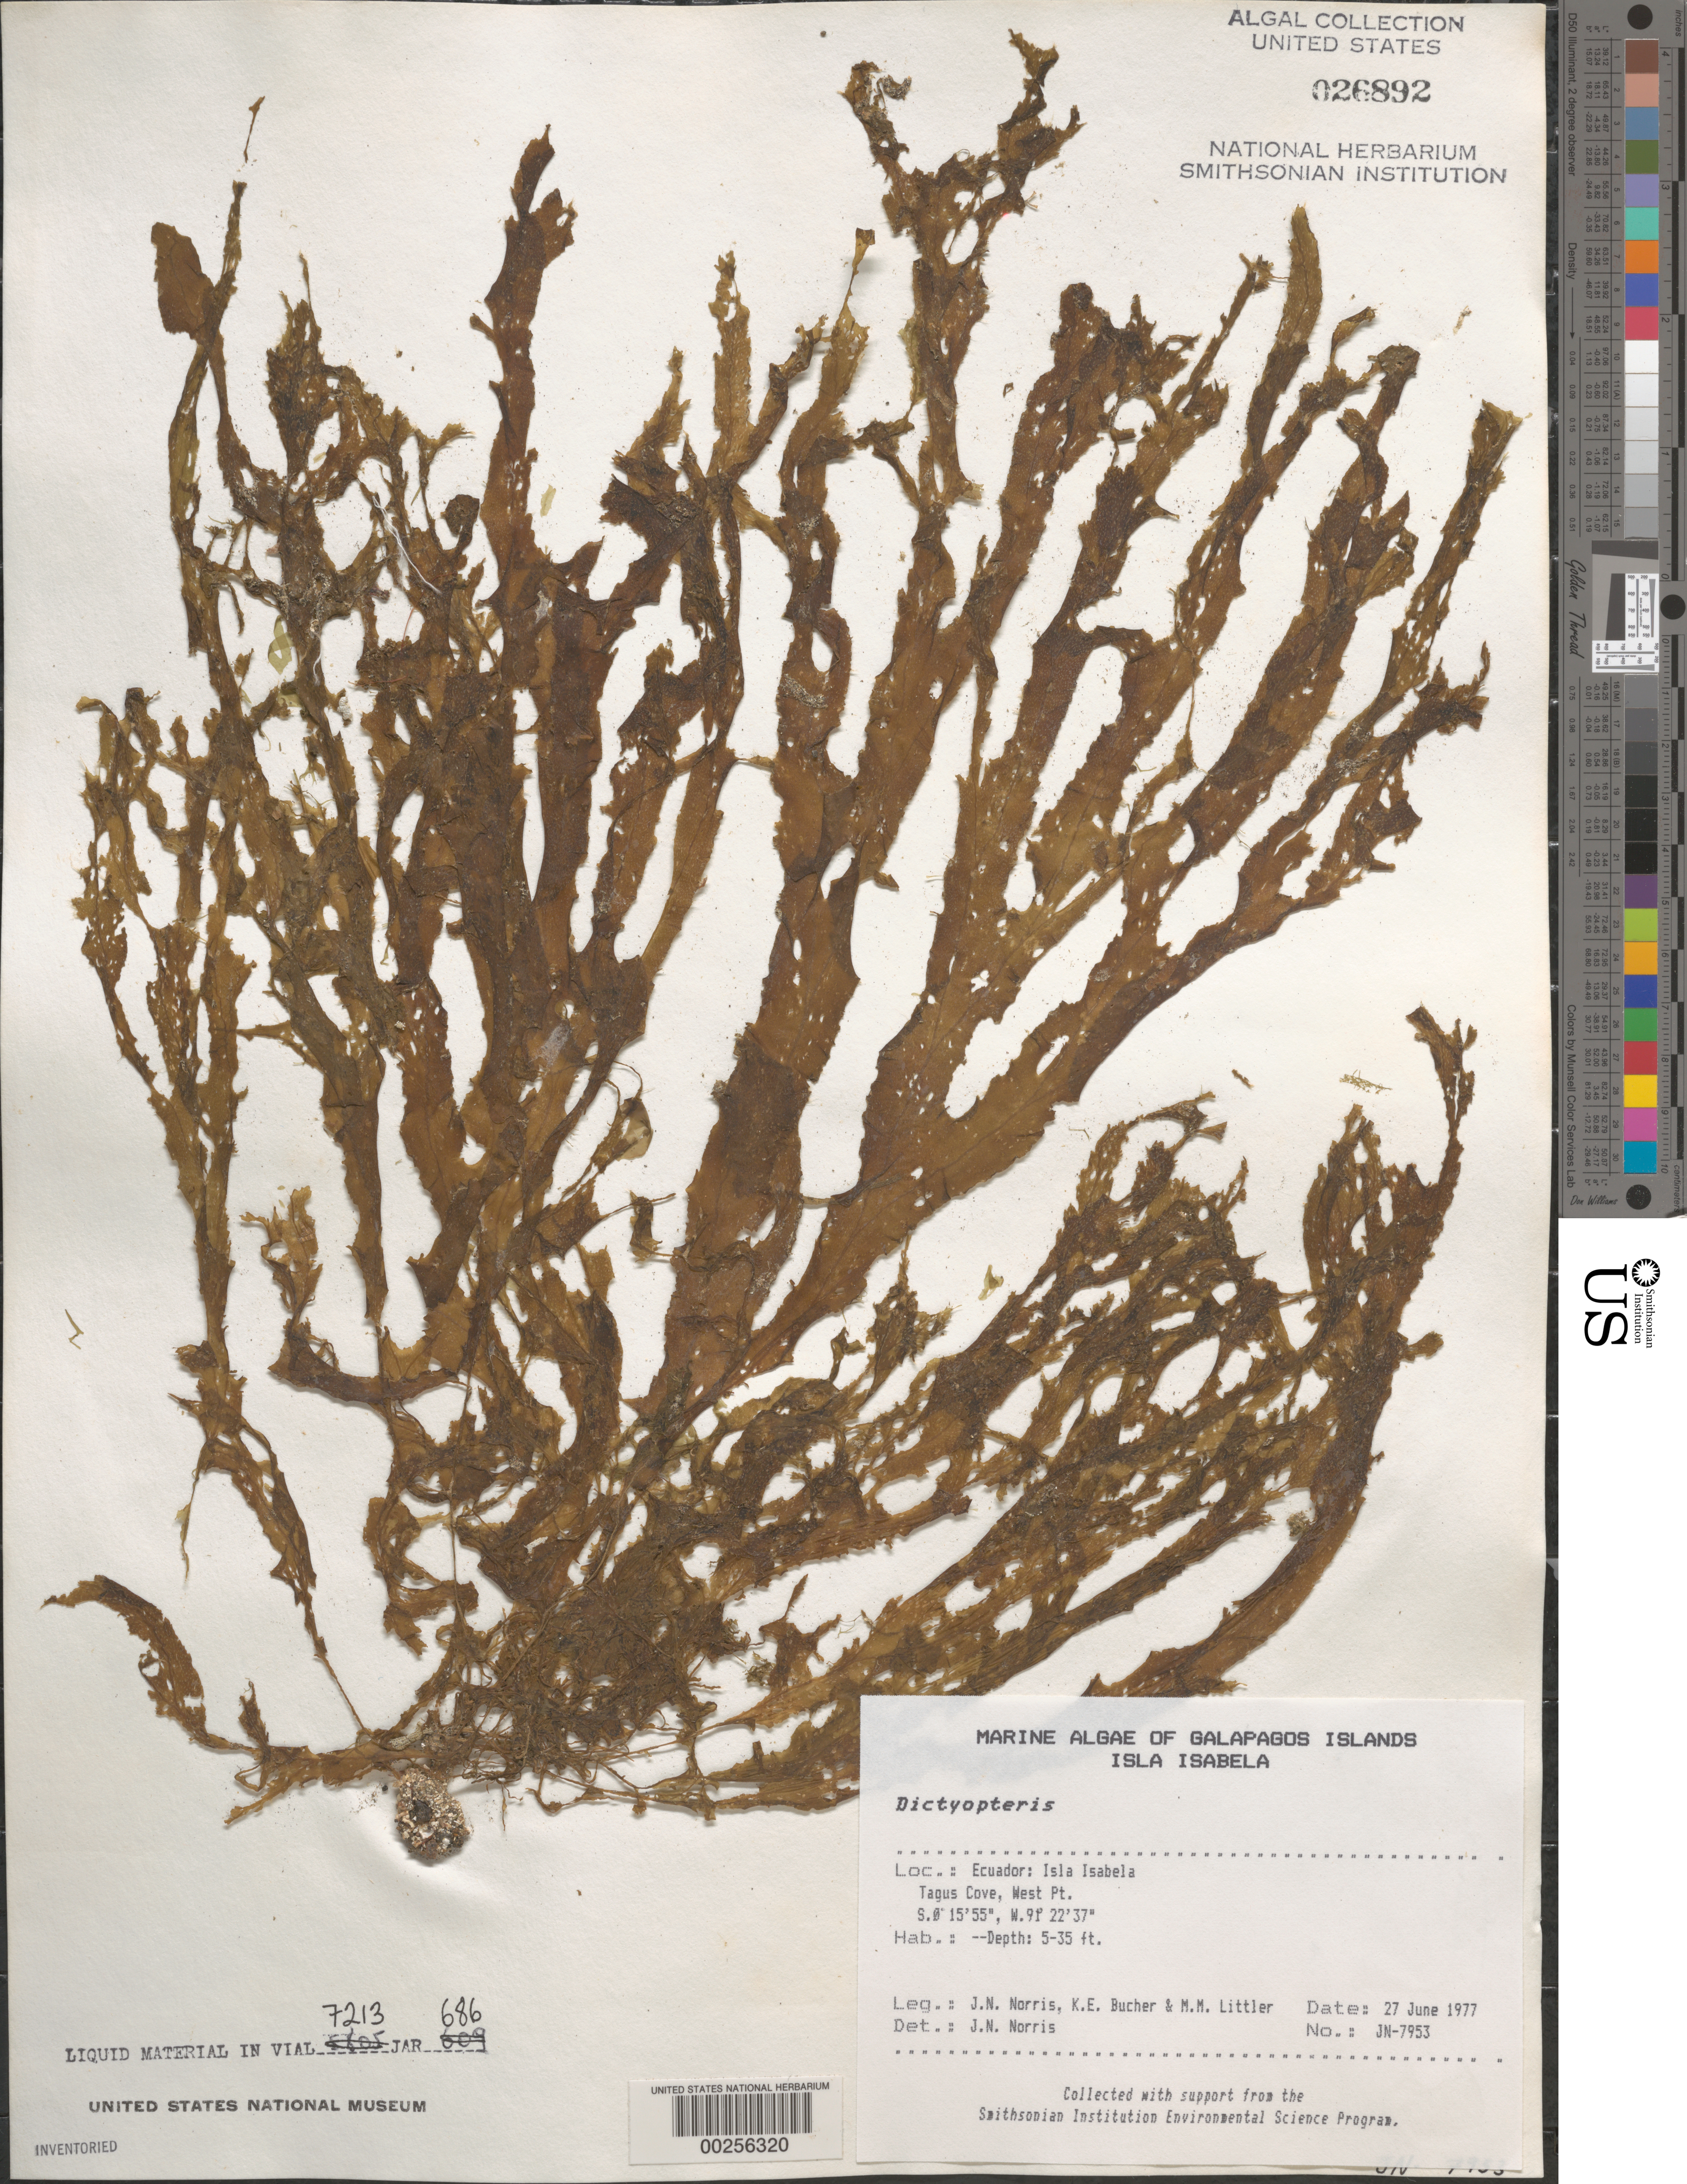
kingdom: Chromista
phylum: Ochrophyta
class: Phaeophyceae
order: Dictyotales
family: Dictyotaceae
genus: Dictyopteris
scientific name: Dictyopteris sp.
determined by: Norris, James N.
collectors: J. N. Norris, K. E. Bucher & M. M. Littler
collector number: JN-7953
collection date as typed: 27 Jun 1977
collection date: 1977-06-27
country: Ecuador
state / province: Colón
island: Isabela [Albemarle]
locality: Tagus Cove, West Point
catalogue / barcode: US 26892